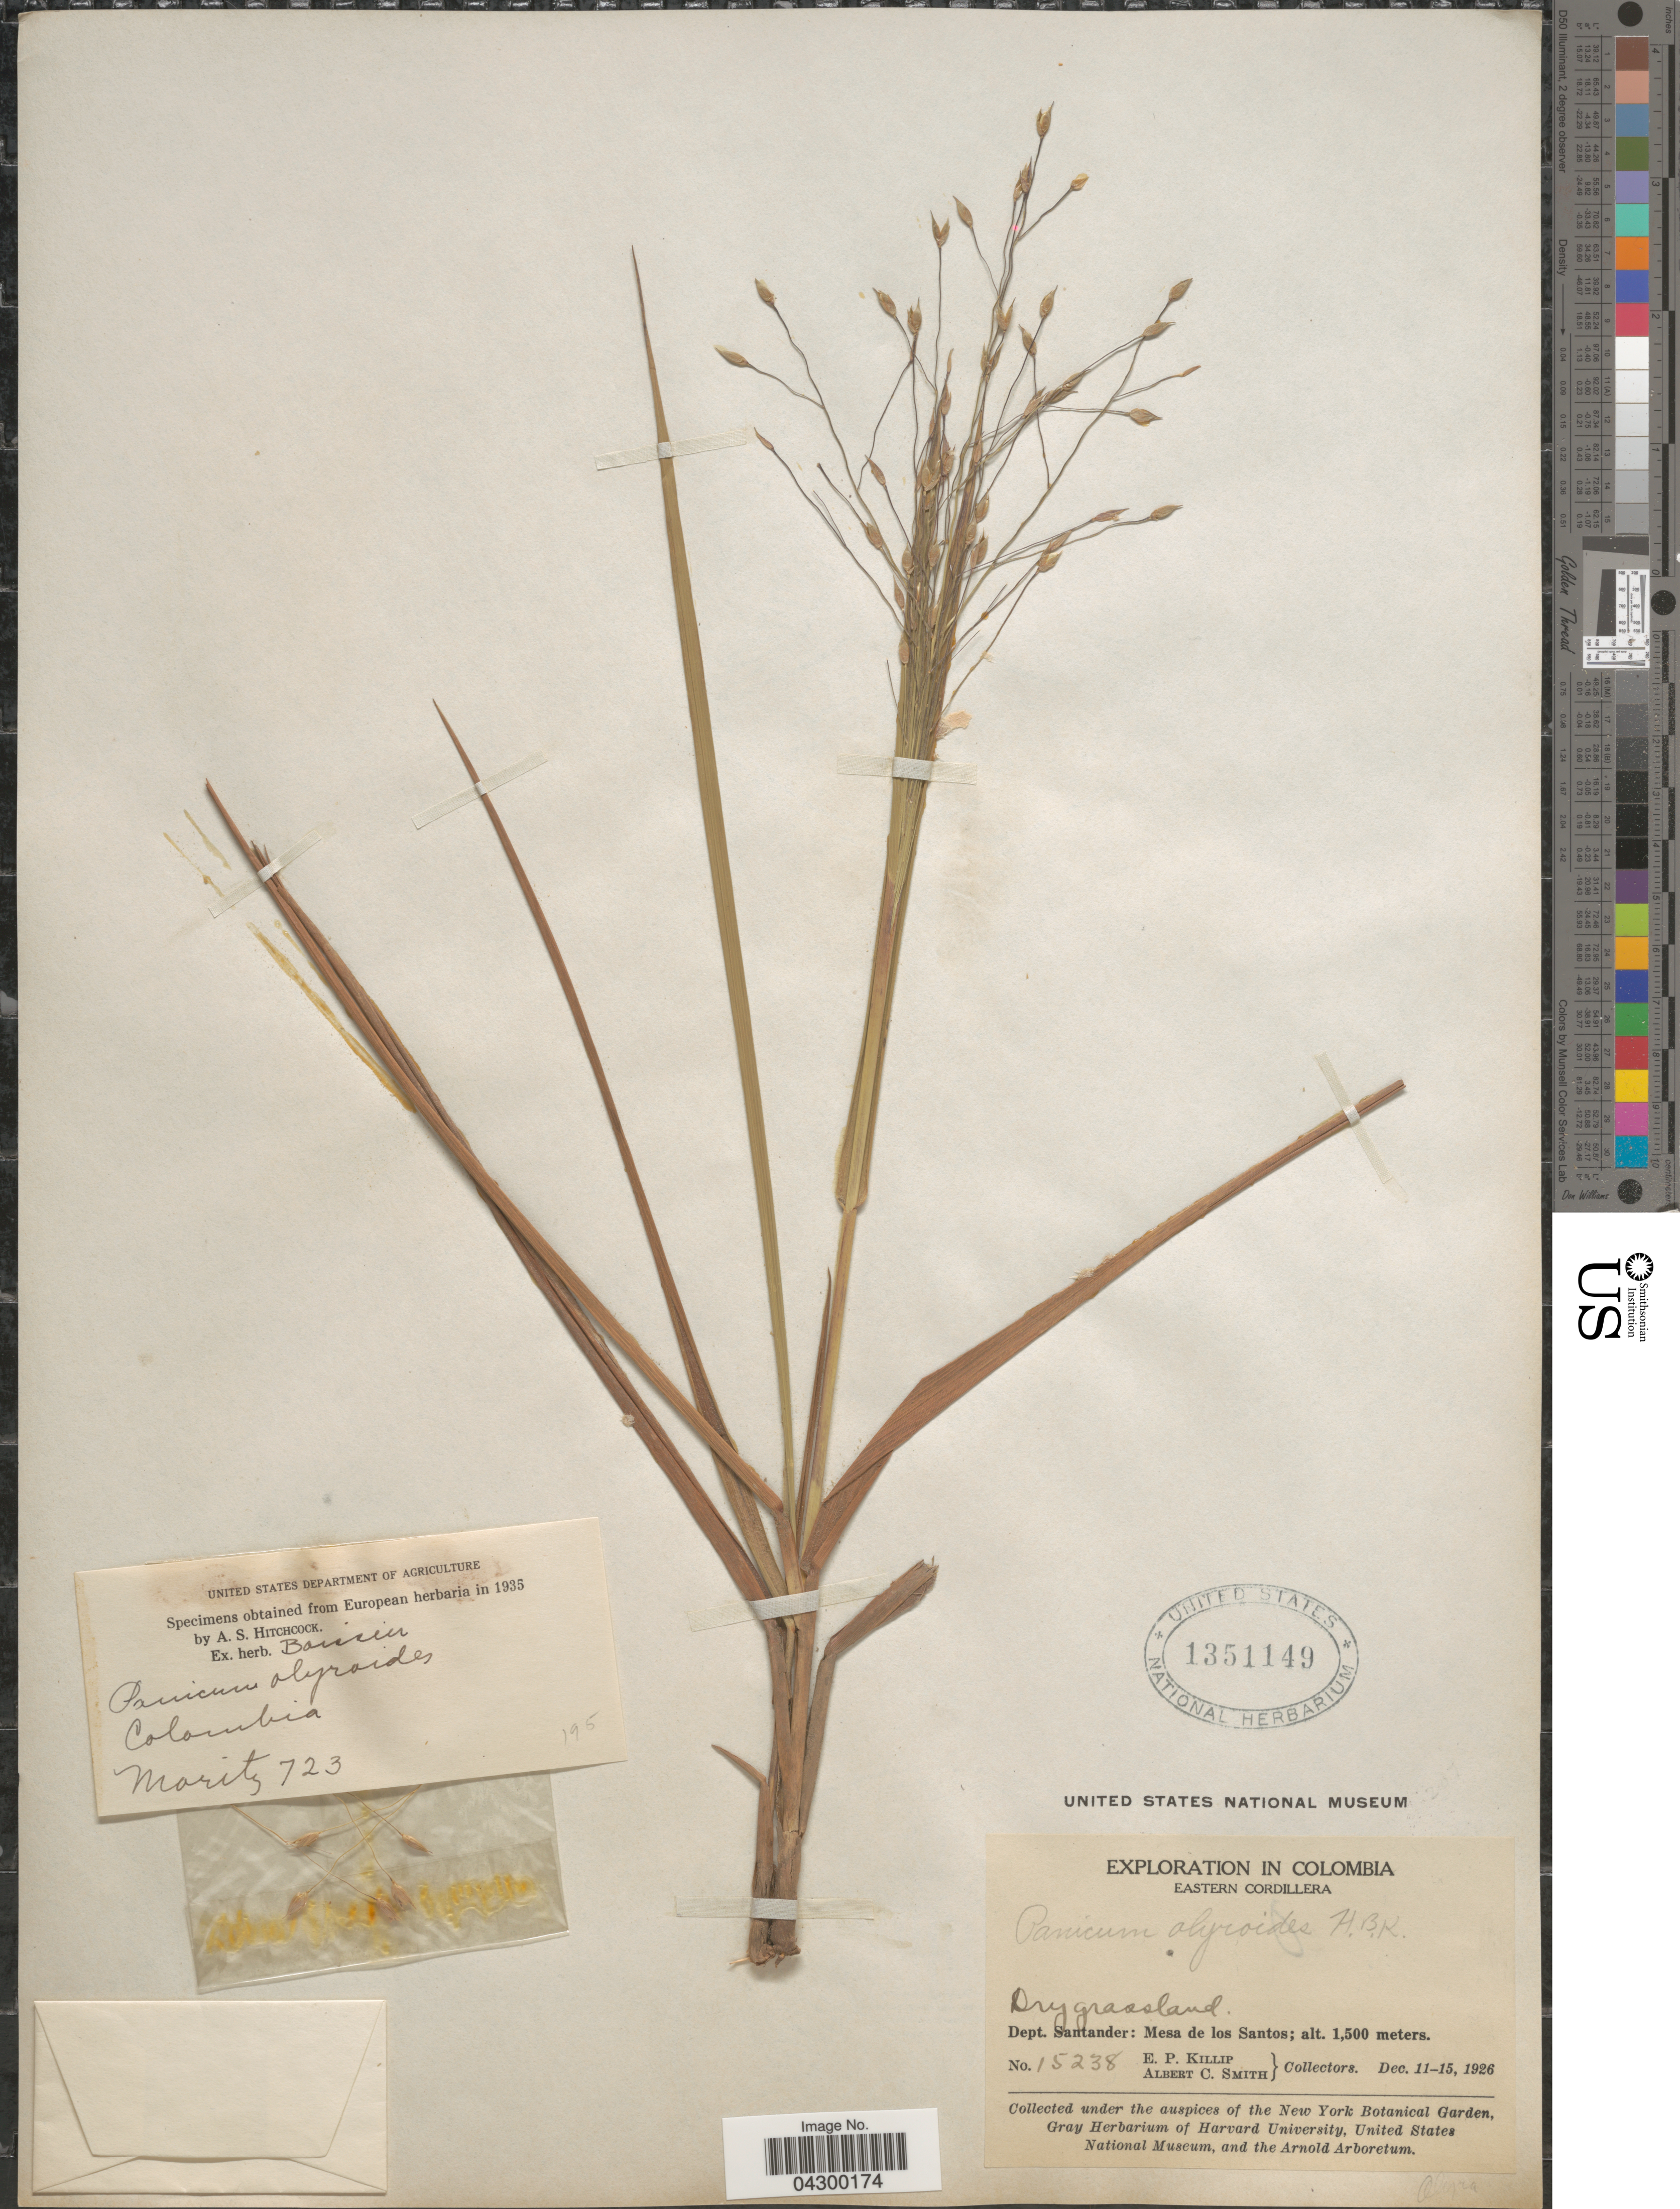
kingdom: Plantae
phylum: Tracheophyta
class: Liliopsida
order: Poales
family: Poaceae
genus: Panicum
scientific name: Panicum olyroides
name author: Kunth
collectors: E. P. Killip & A. C. Smith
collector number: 15238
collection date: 1926-12-11/1926-12-15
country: Colombia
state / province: Santander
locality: Exploration in Colombia. Eastern Cordillera. Dept. Santander: Mesa de los Santos.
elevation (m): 1500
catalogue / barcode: US 1351149-2